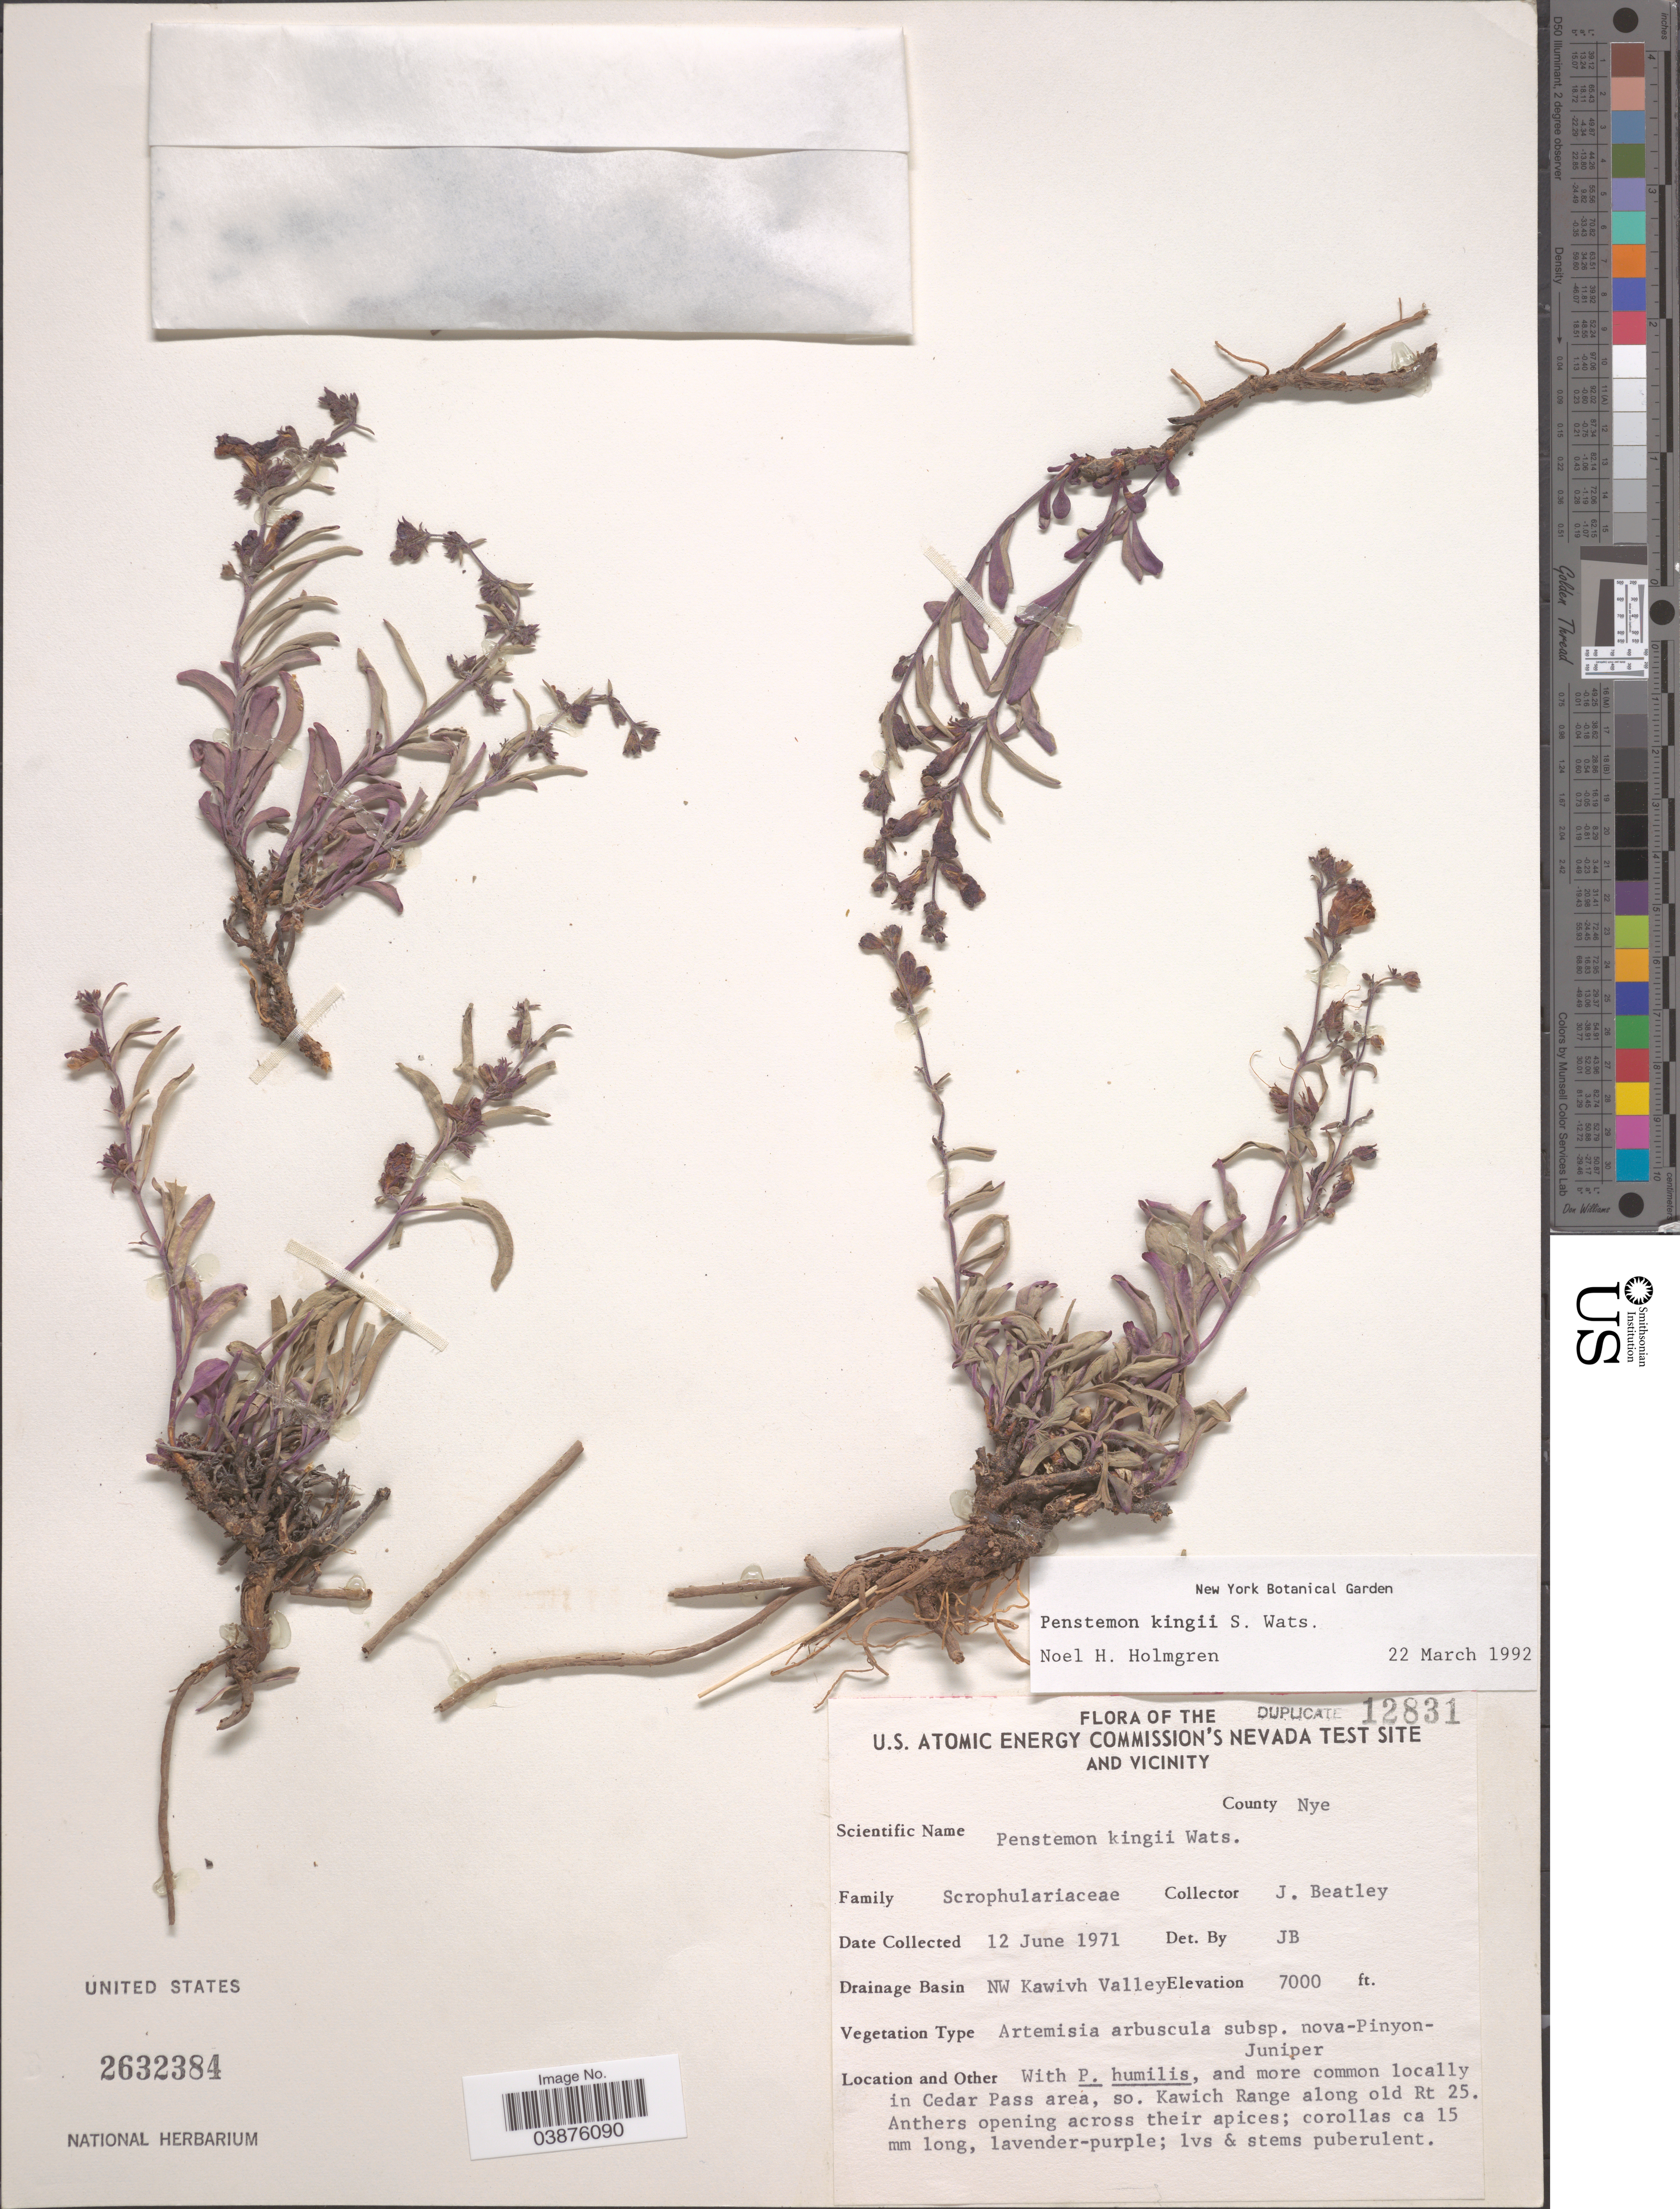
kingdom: Plantae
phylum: Tracheophyta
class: Magnoliopsida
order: Lamiales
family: Plantaginaceae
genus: Penstemon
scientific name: Penstemon kingii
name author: S. Watson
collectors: J. C. Beatley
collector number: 12831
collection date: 1971-06-12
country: United States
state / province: Nevada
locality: U.S. Atomic Energy Commission's Nevada Test Site and vicinity. County Nye. Drainage Basin NW Kawivh Valley.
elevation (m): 2134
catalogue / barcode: US 2632384